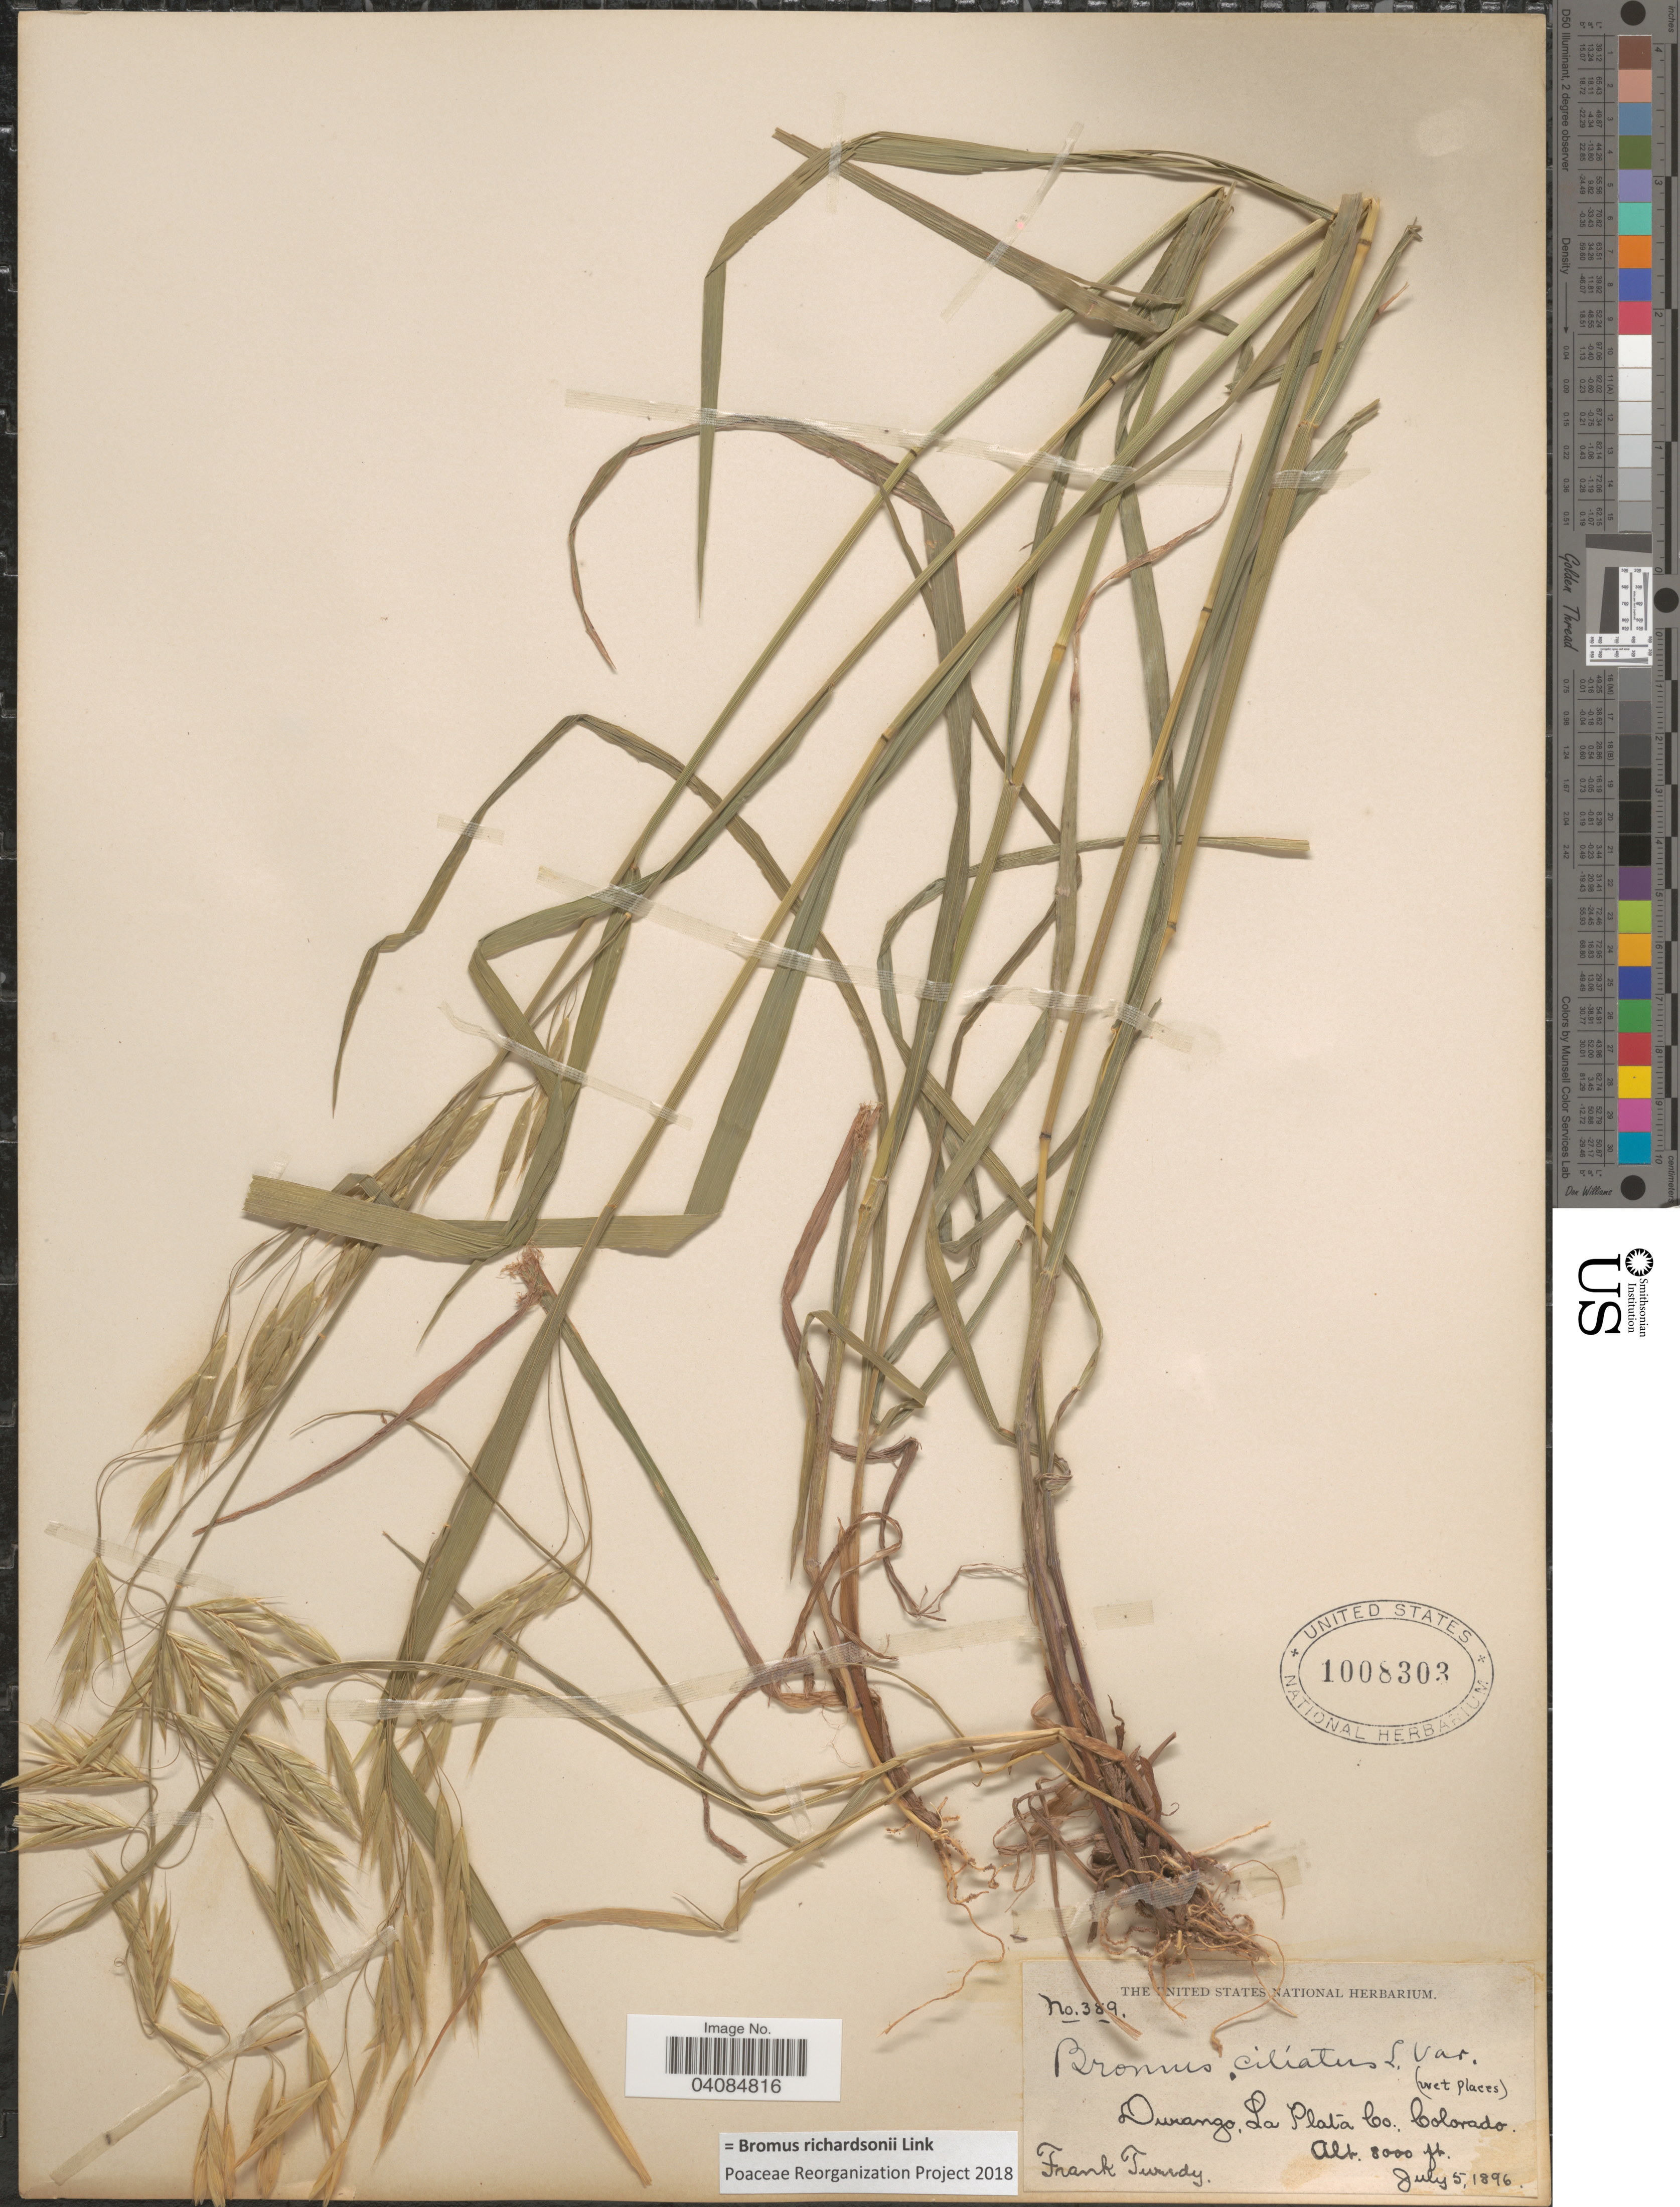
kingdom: Plantae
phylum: Tracheophyta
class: Liliopsida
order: Poales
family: Poaceae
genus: Bromus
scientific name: Bromus richardsonii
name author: Link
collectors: F. Tweedy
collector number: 389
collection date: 1896-07-05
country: United States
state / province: Colorado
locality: Durango, La Plata Co.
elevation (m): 2438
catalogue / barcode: US 1008303